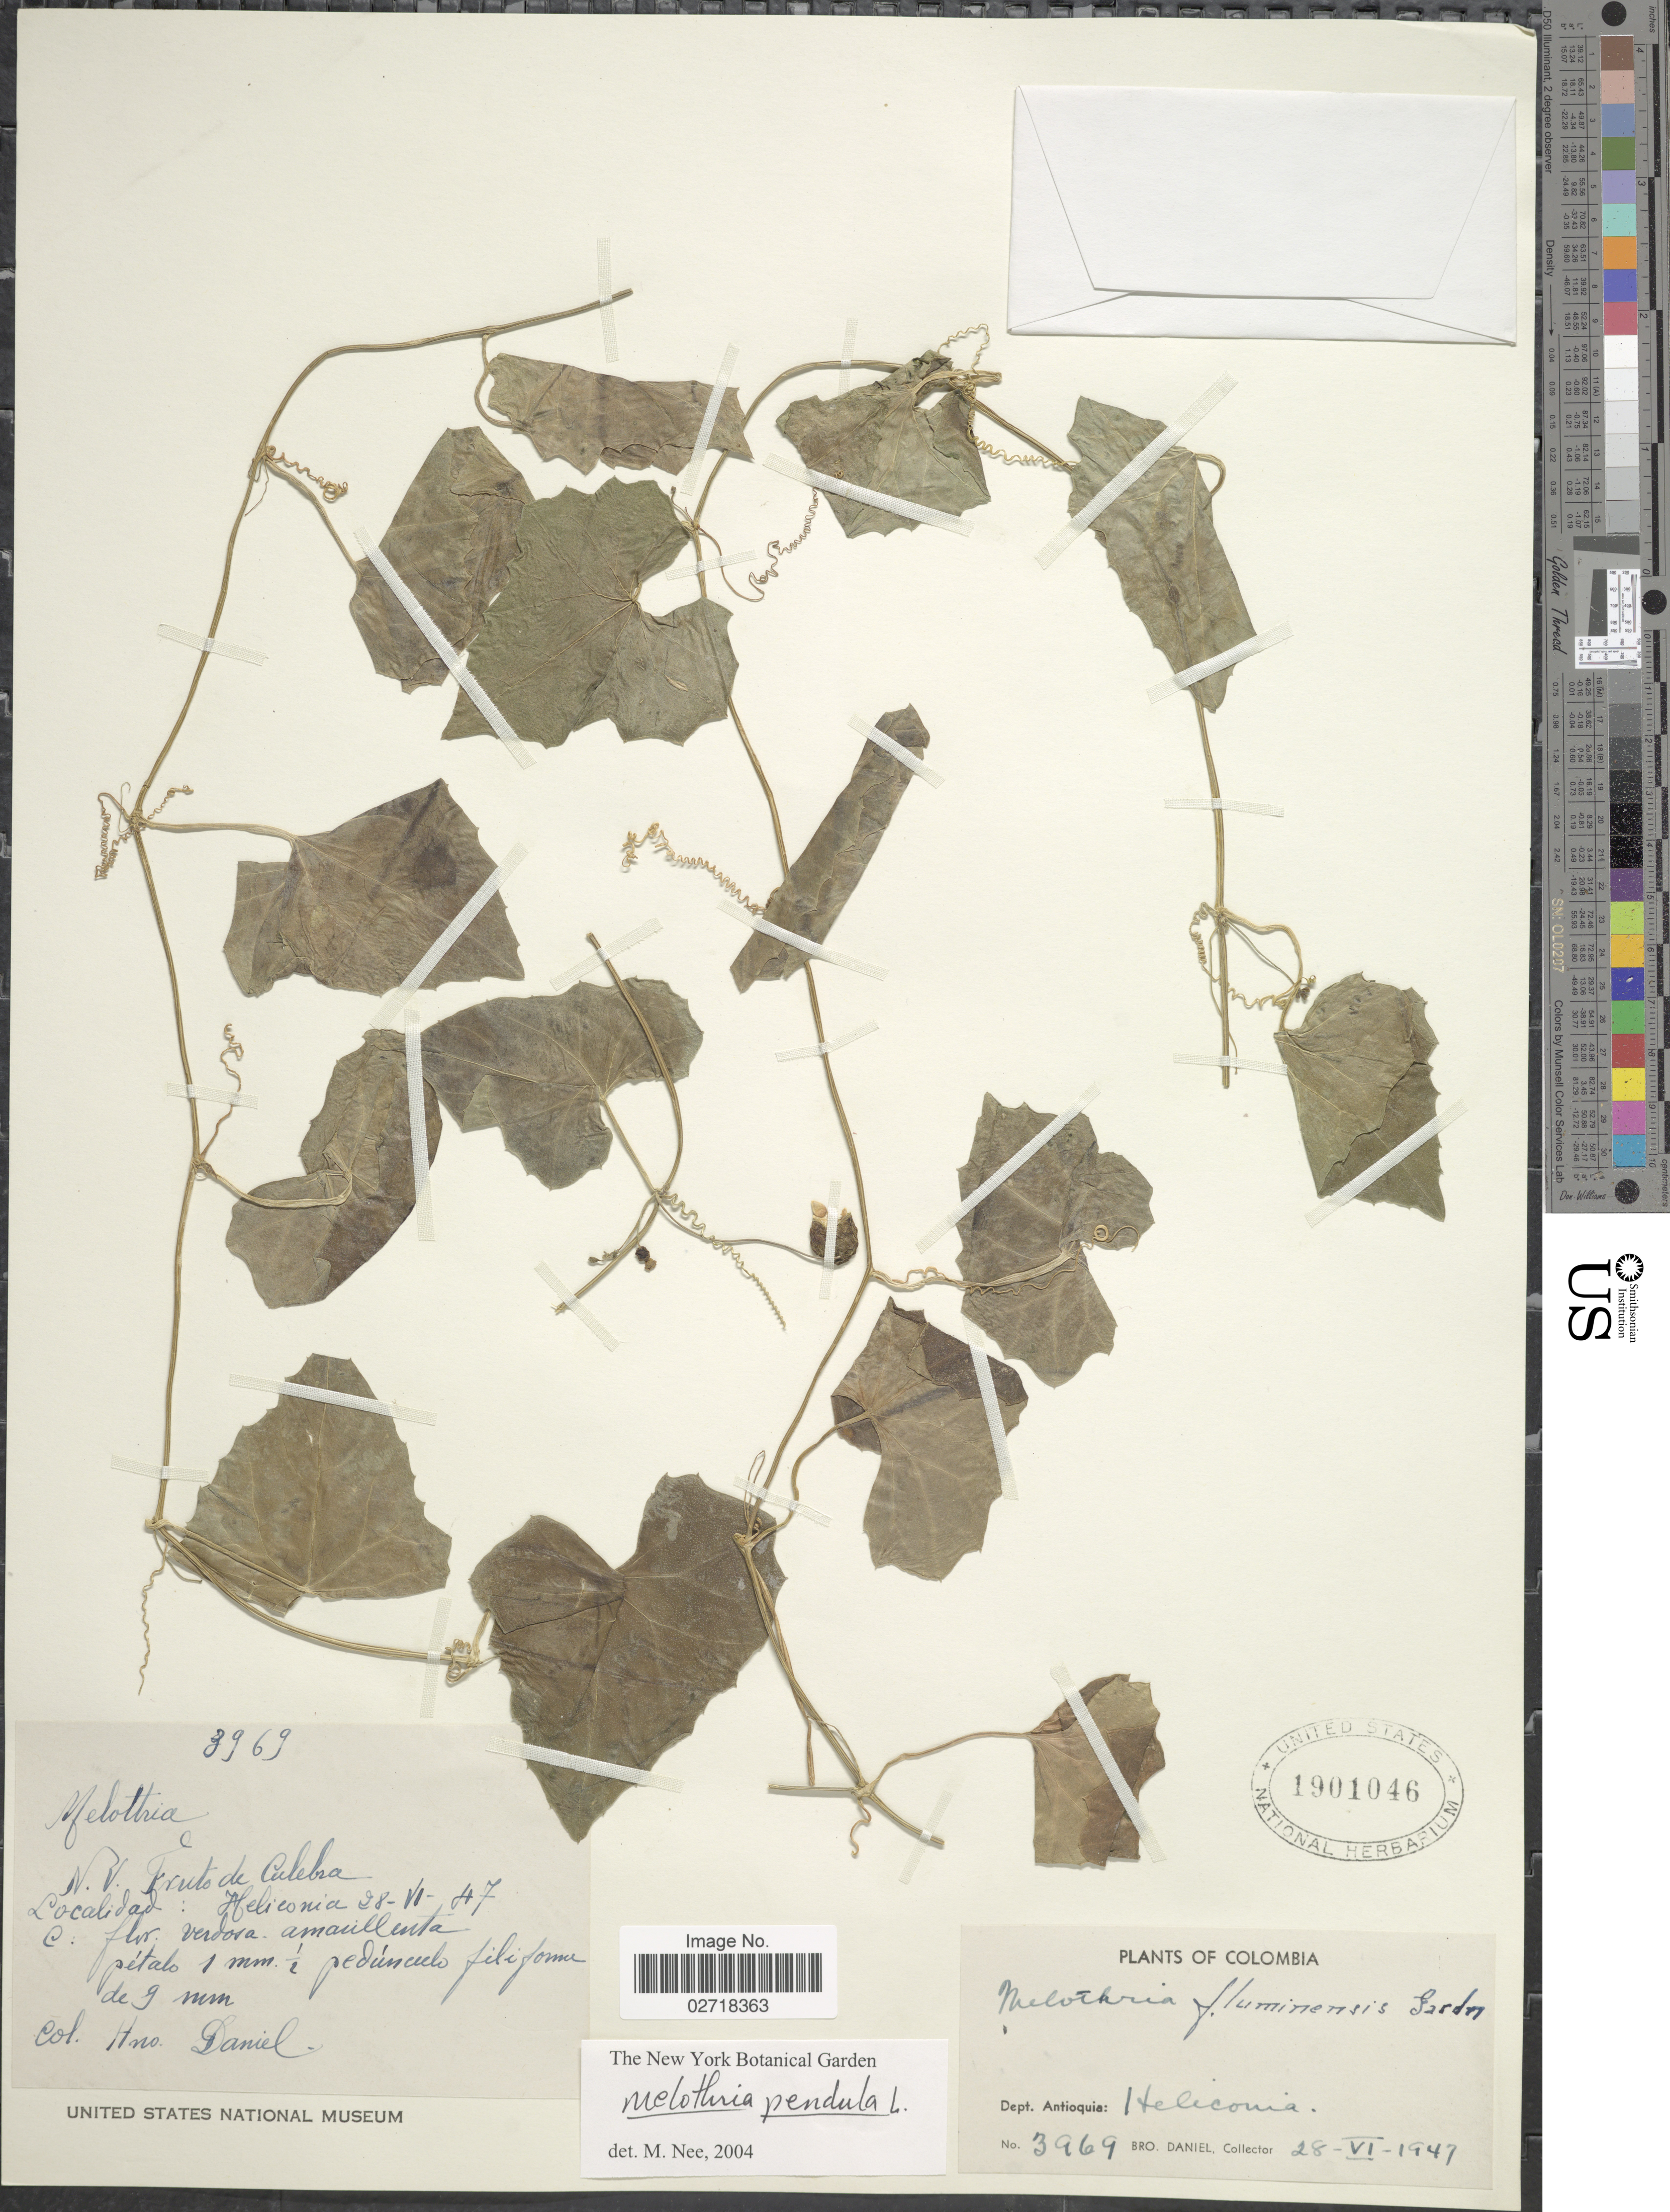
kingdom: Plantae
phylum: Tracheophyta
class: Magnoliopsida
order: Cucurbitales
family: Cucurbitaceae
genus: Melothria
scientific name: Melothria pendula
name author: L.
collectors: Bro. Daniel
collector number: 3969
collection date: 1947-06-28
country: Colombia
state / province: Antioquia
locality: Heliconia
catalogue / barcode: US 1901046